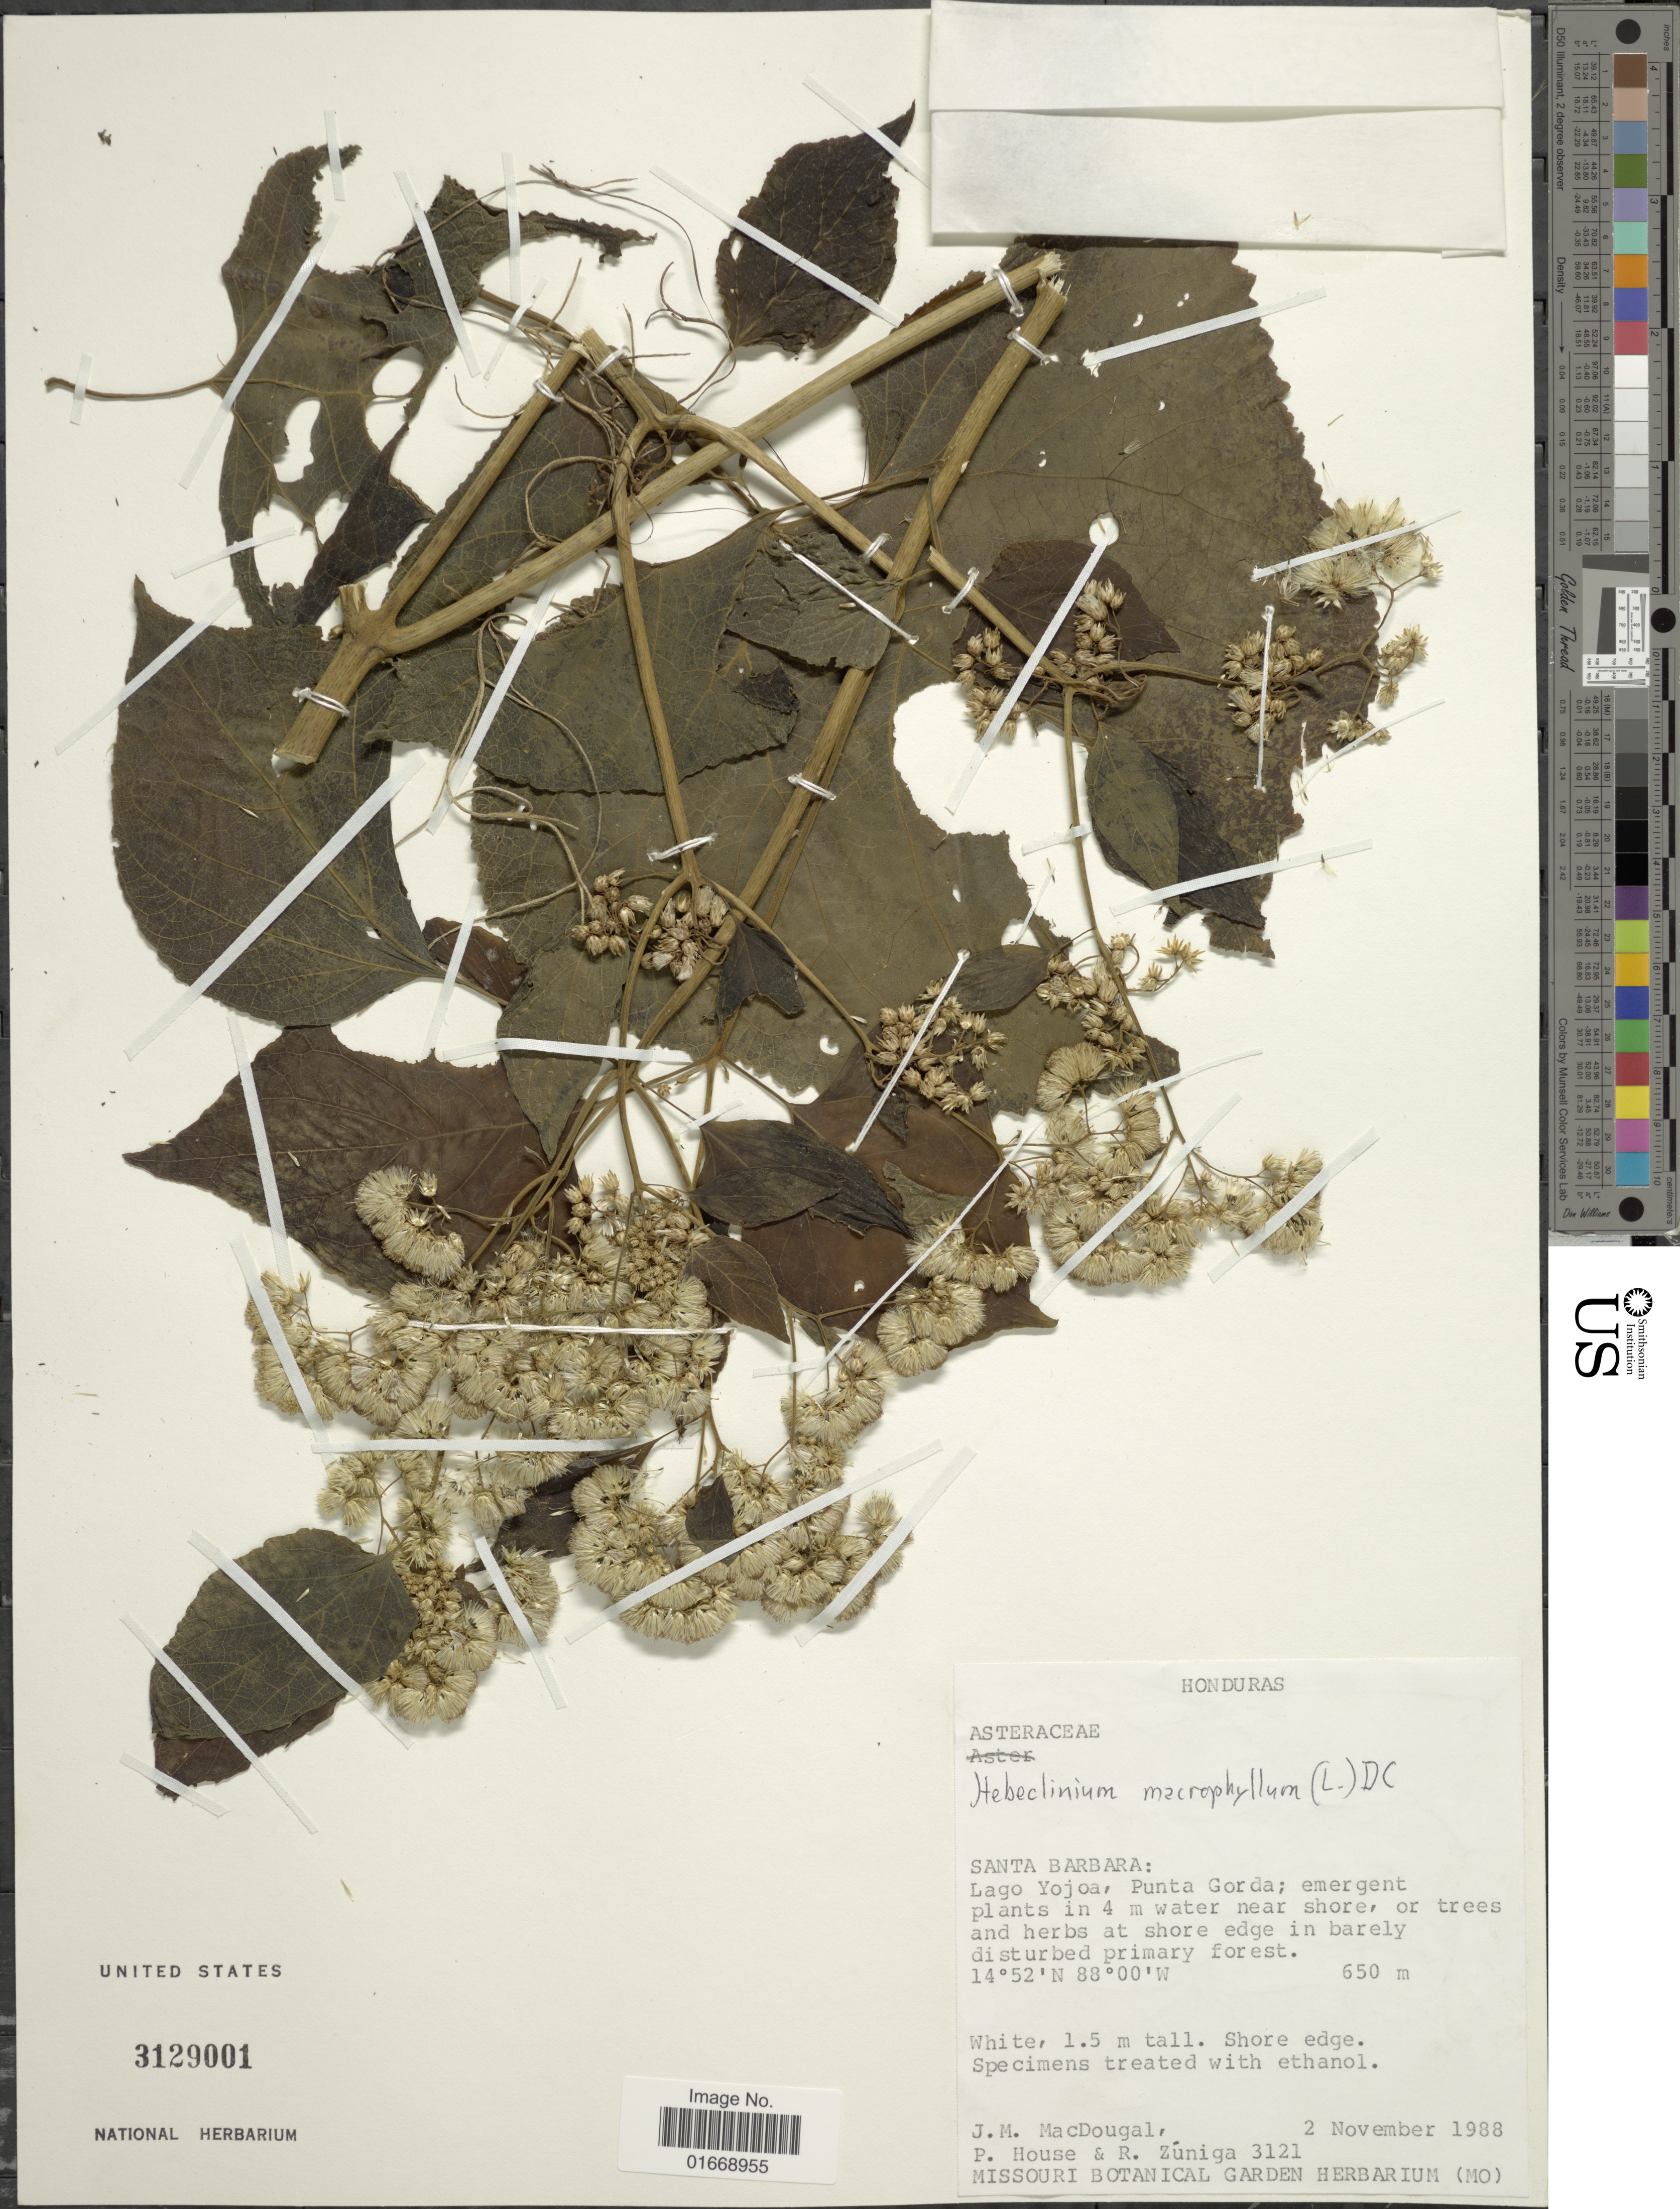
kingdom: Plantae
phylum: Tracheophyta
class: Magnoliopsida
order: Asterales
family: Asteraceae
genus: Hebeclinium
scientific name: Hebeclinium macrophyllum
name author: (L.) DC.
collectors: J. M. MacDougal, P. House & R. Zuniga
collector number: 3121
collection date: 1988-11-02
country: Honduras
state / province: Santa Bárbara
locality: Lago Yojoa, Punta Gorda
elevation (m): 650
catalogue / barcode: US 3129001